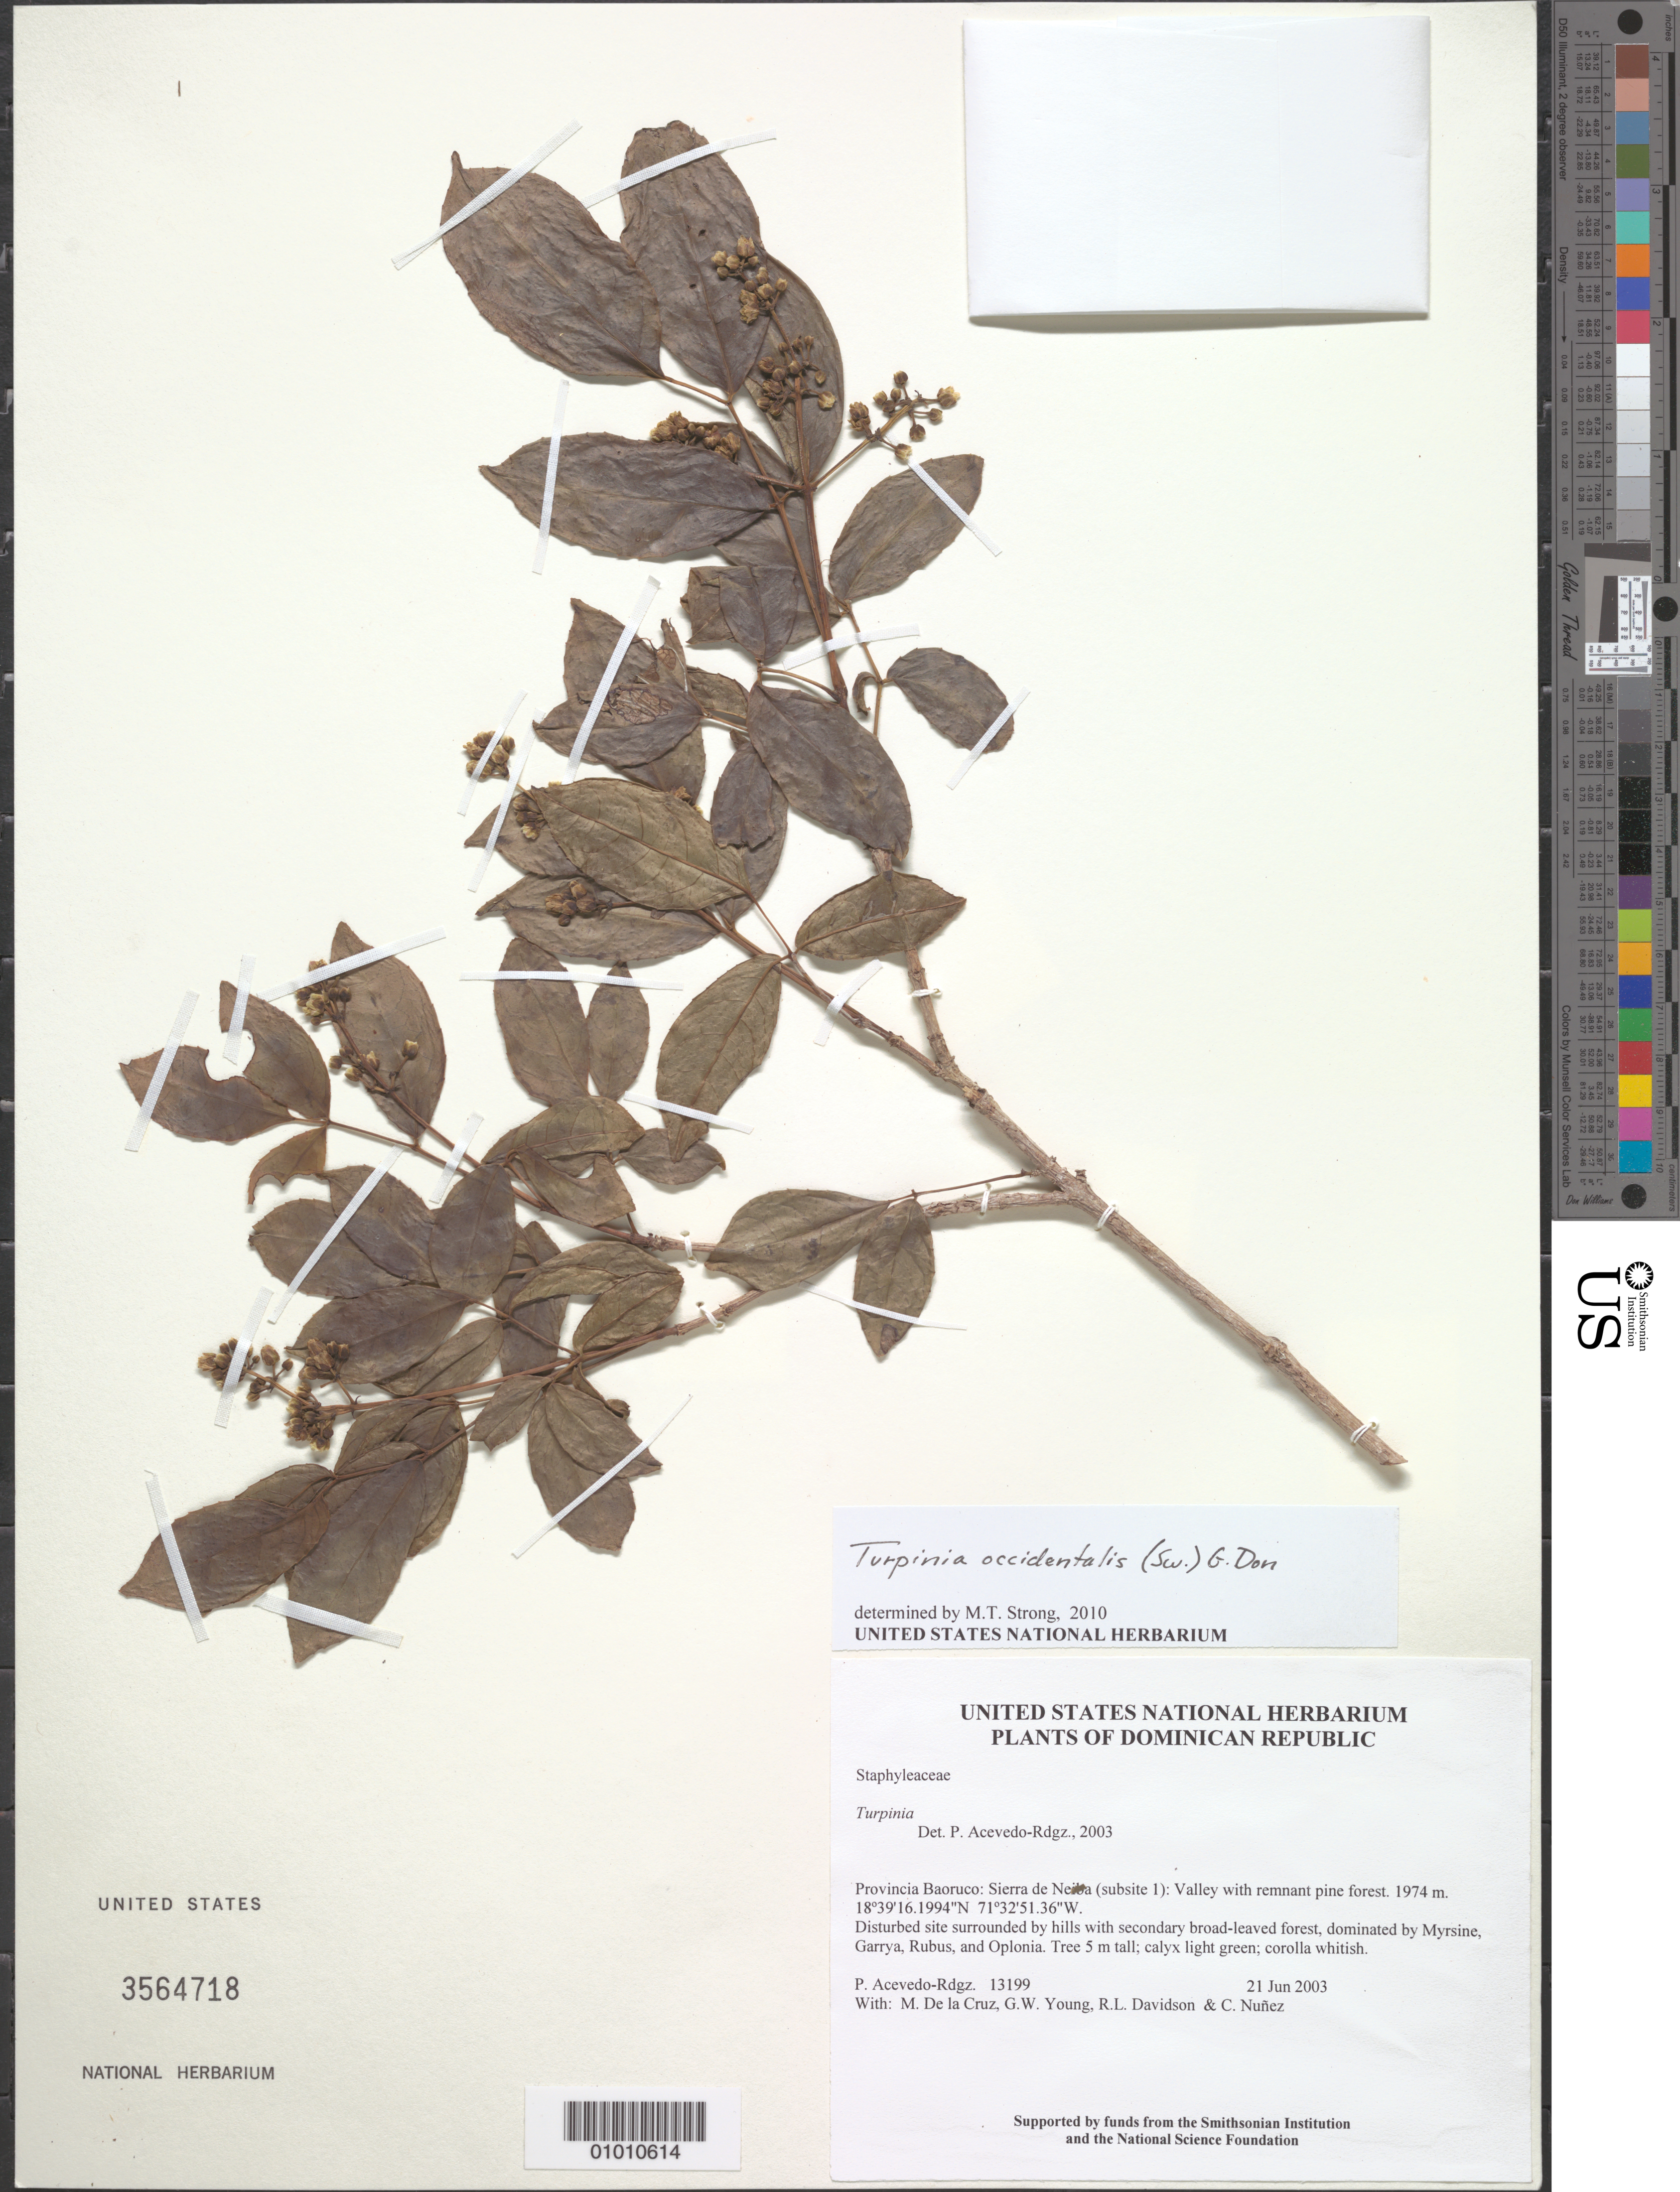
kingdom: Plantae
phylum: Tracheophyta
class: Magnoliopsida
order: Crossosomatales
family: Staphyleaceae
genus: Turpinia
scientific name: Turpinia occidentalis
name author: (Sw.) G. Don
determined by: Strong, M. T., (US), Smithsonian Institution - National Museum of Natural History (UNITED STATES)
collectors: P. Acevedo-Rodr., M. de la Cruz, J. Rawlins, G. Young, R. Davidson & C. Nunez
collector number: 13199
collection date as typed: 21 Jun 2003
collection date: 2003-06-21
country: Dominican Republic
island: Hispaniola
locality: Provincia Baoruco: Sierra de Neiba (subsite 1): Valley with remnant pine forest.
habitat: Disturbed site surrounded by hills with secondary broad-leaved forest, dominated by Myrsine, Garrya, Rubus, and Oplonia.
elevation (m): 1974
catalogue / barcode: US 3564718